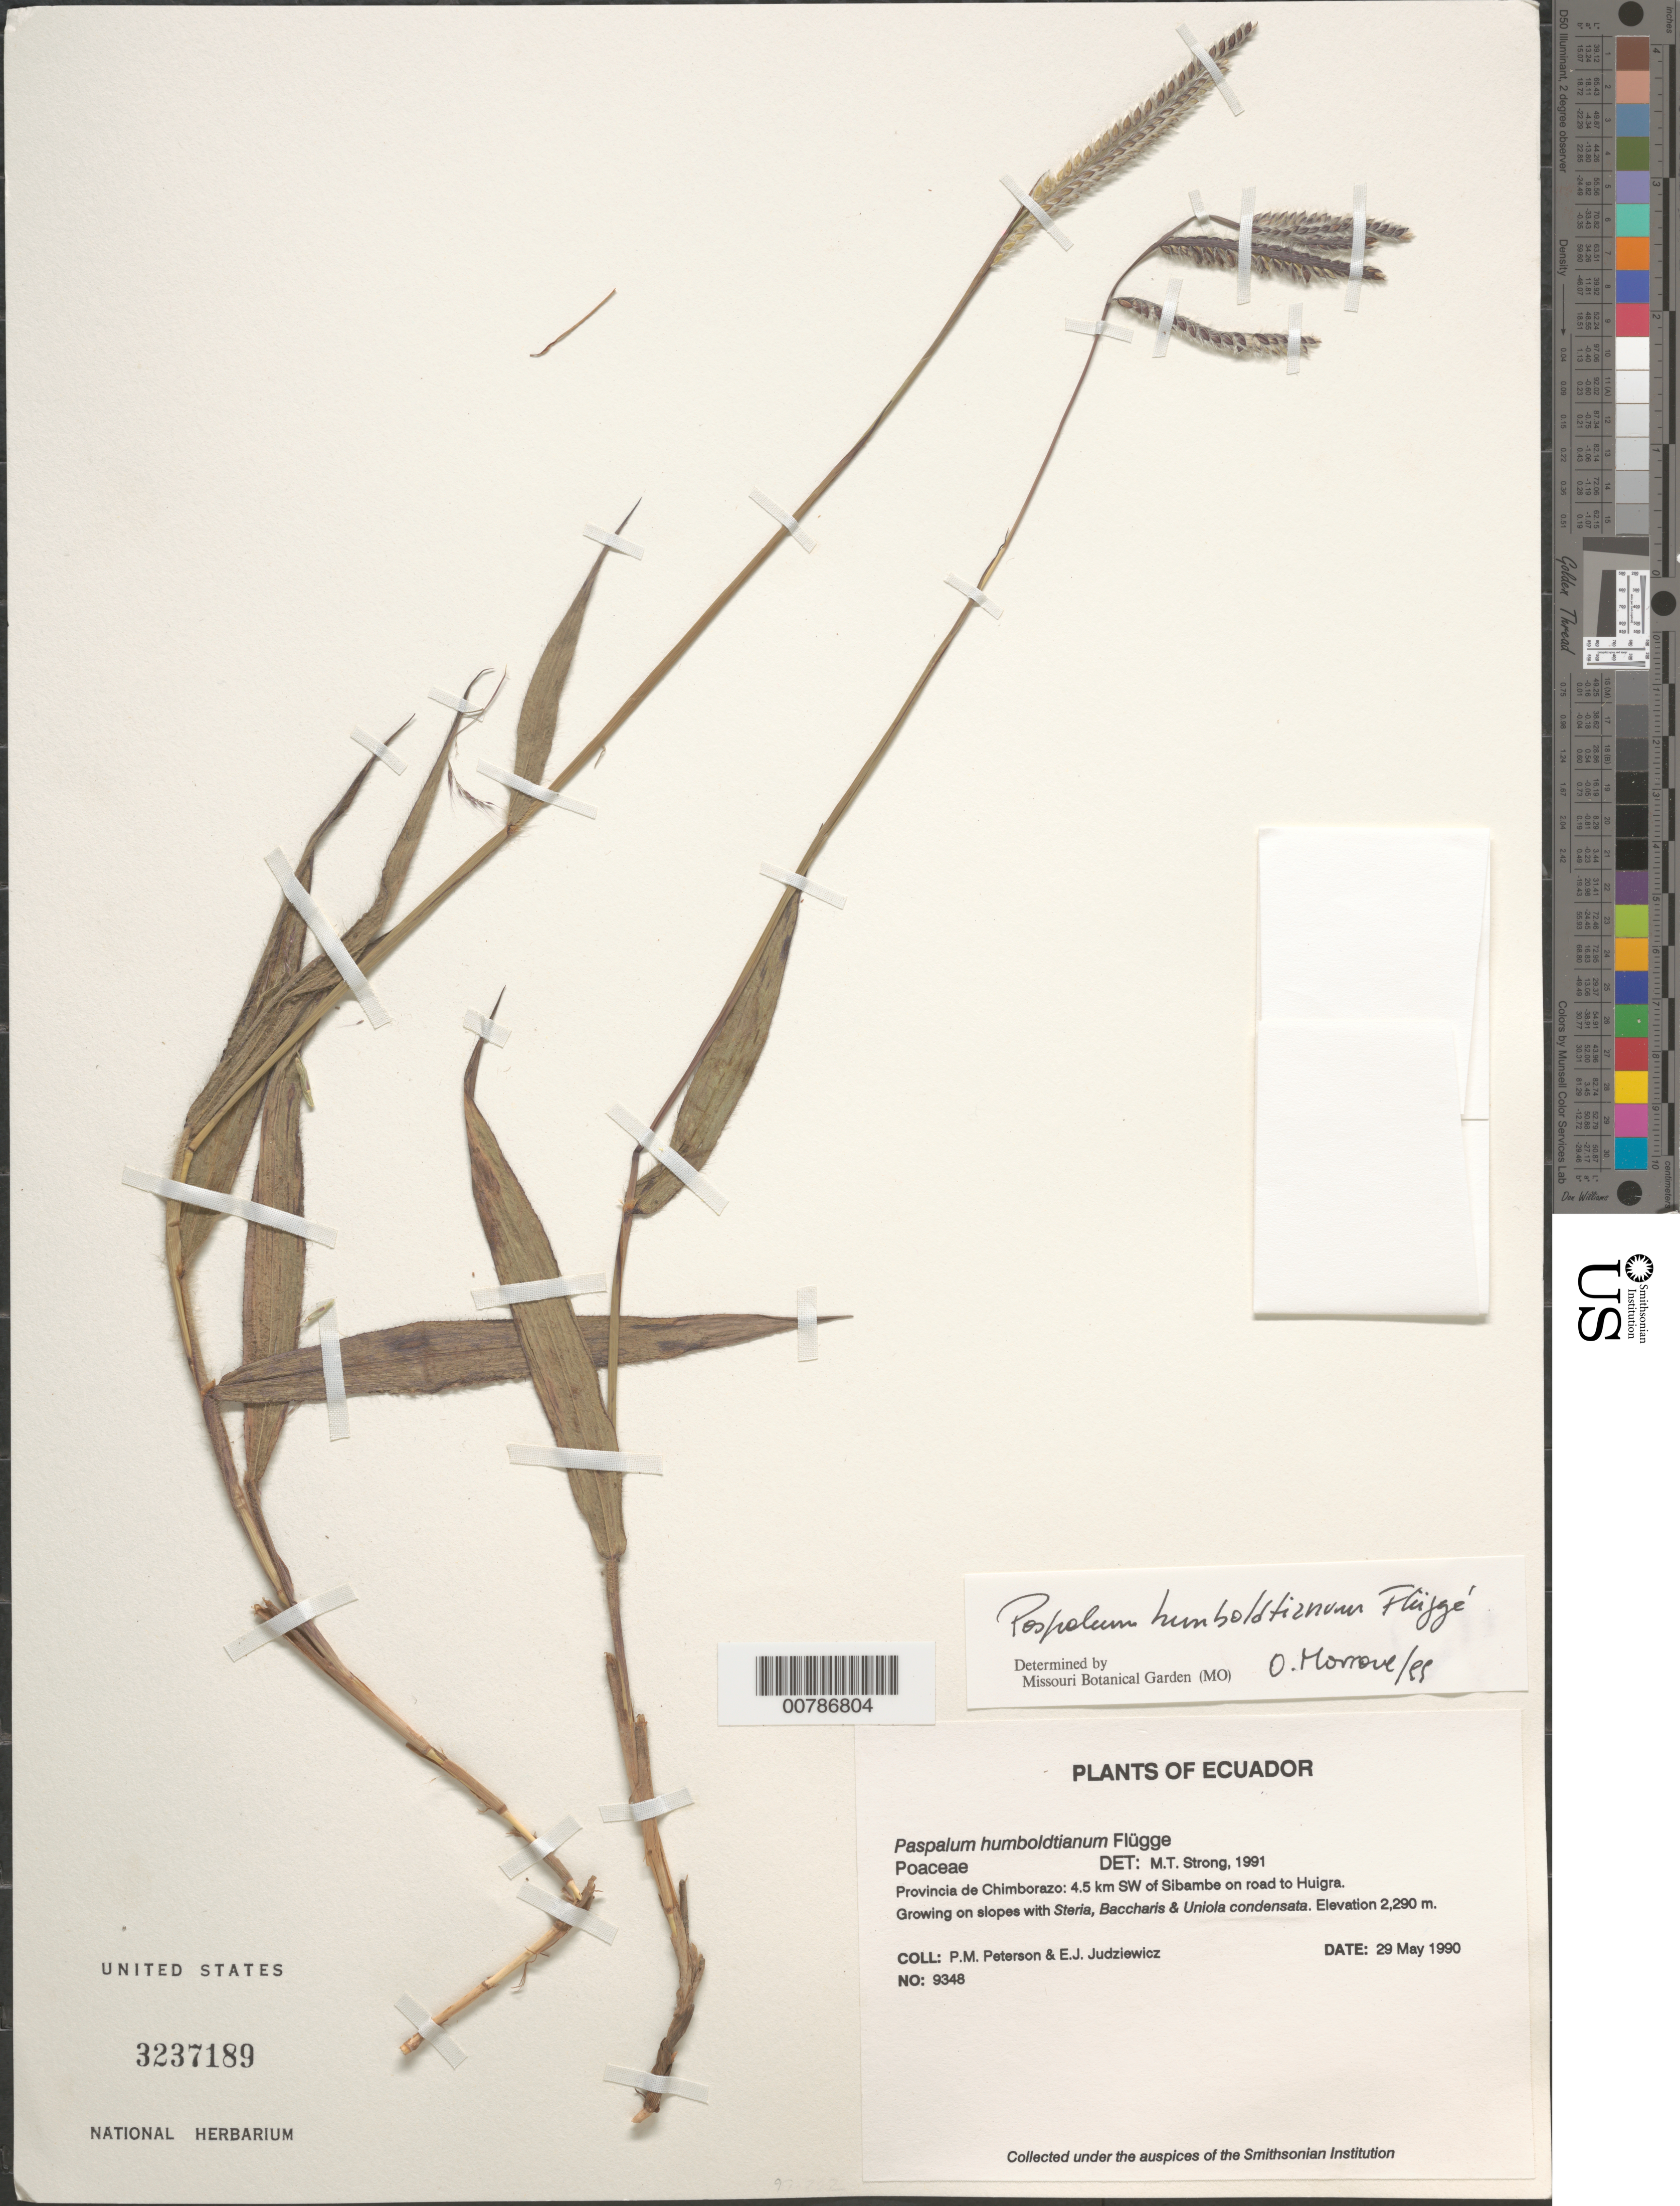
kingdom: Plantae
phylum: Tracheophyta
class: Liliopsida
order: Poales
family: Poaceae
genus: Paspalum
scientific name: Paspalum humboldtianum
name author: Flüggé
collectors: P. M. Peterson & E. J. Judziewicz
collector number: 09348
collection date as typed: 29 May 1990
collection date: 1990-05-29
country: Ecuador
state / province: Chimborazo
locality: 4.5 km SW of Sibambe on road to Huigra.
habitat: Growing on slopes with Steria, Baccharis & Uniola condensata.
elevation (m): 2290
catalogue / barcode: US 3237189